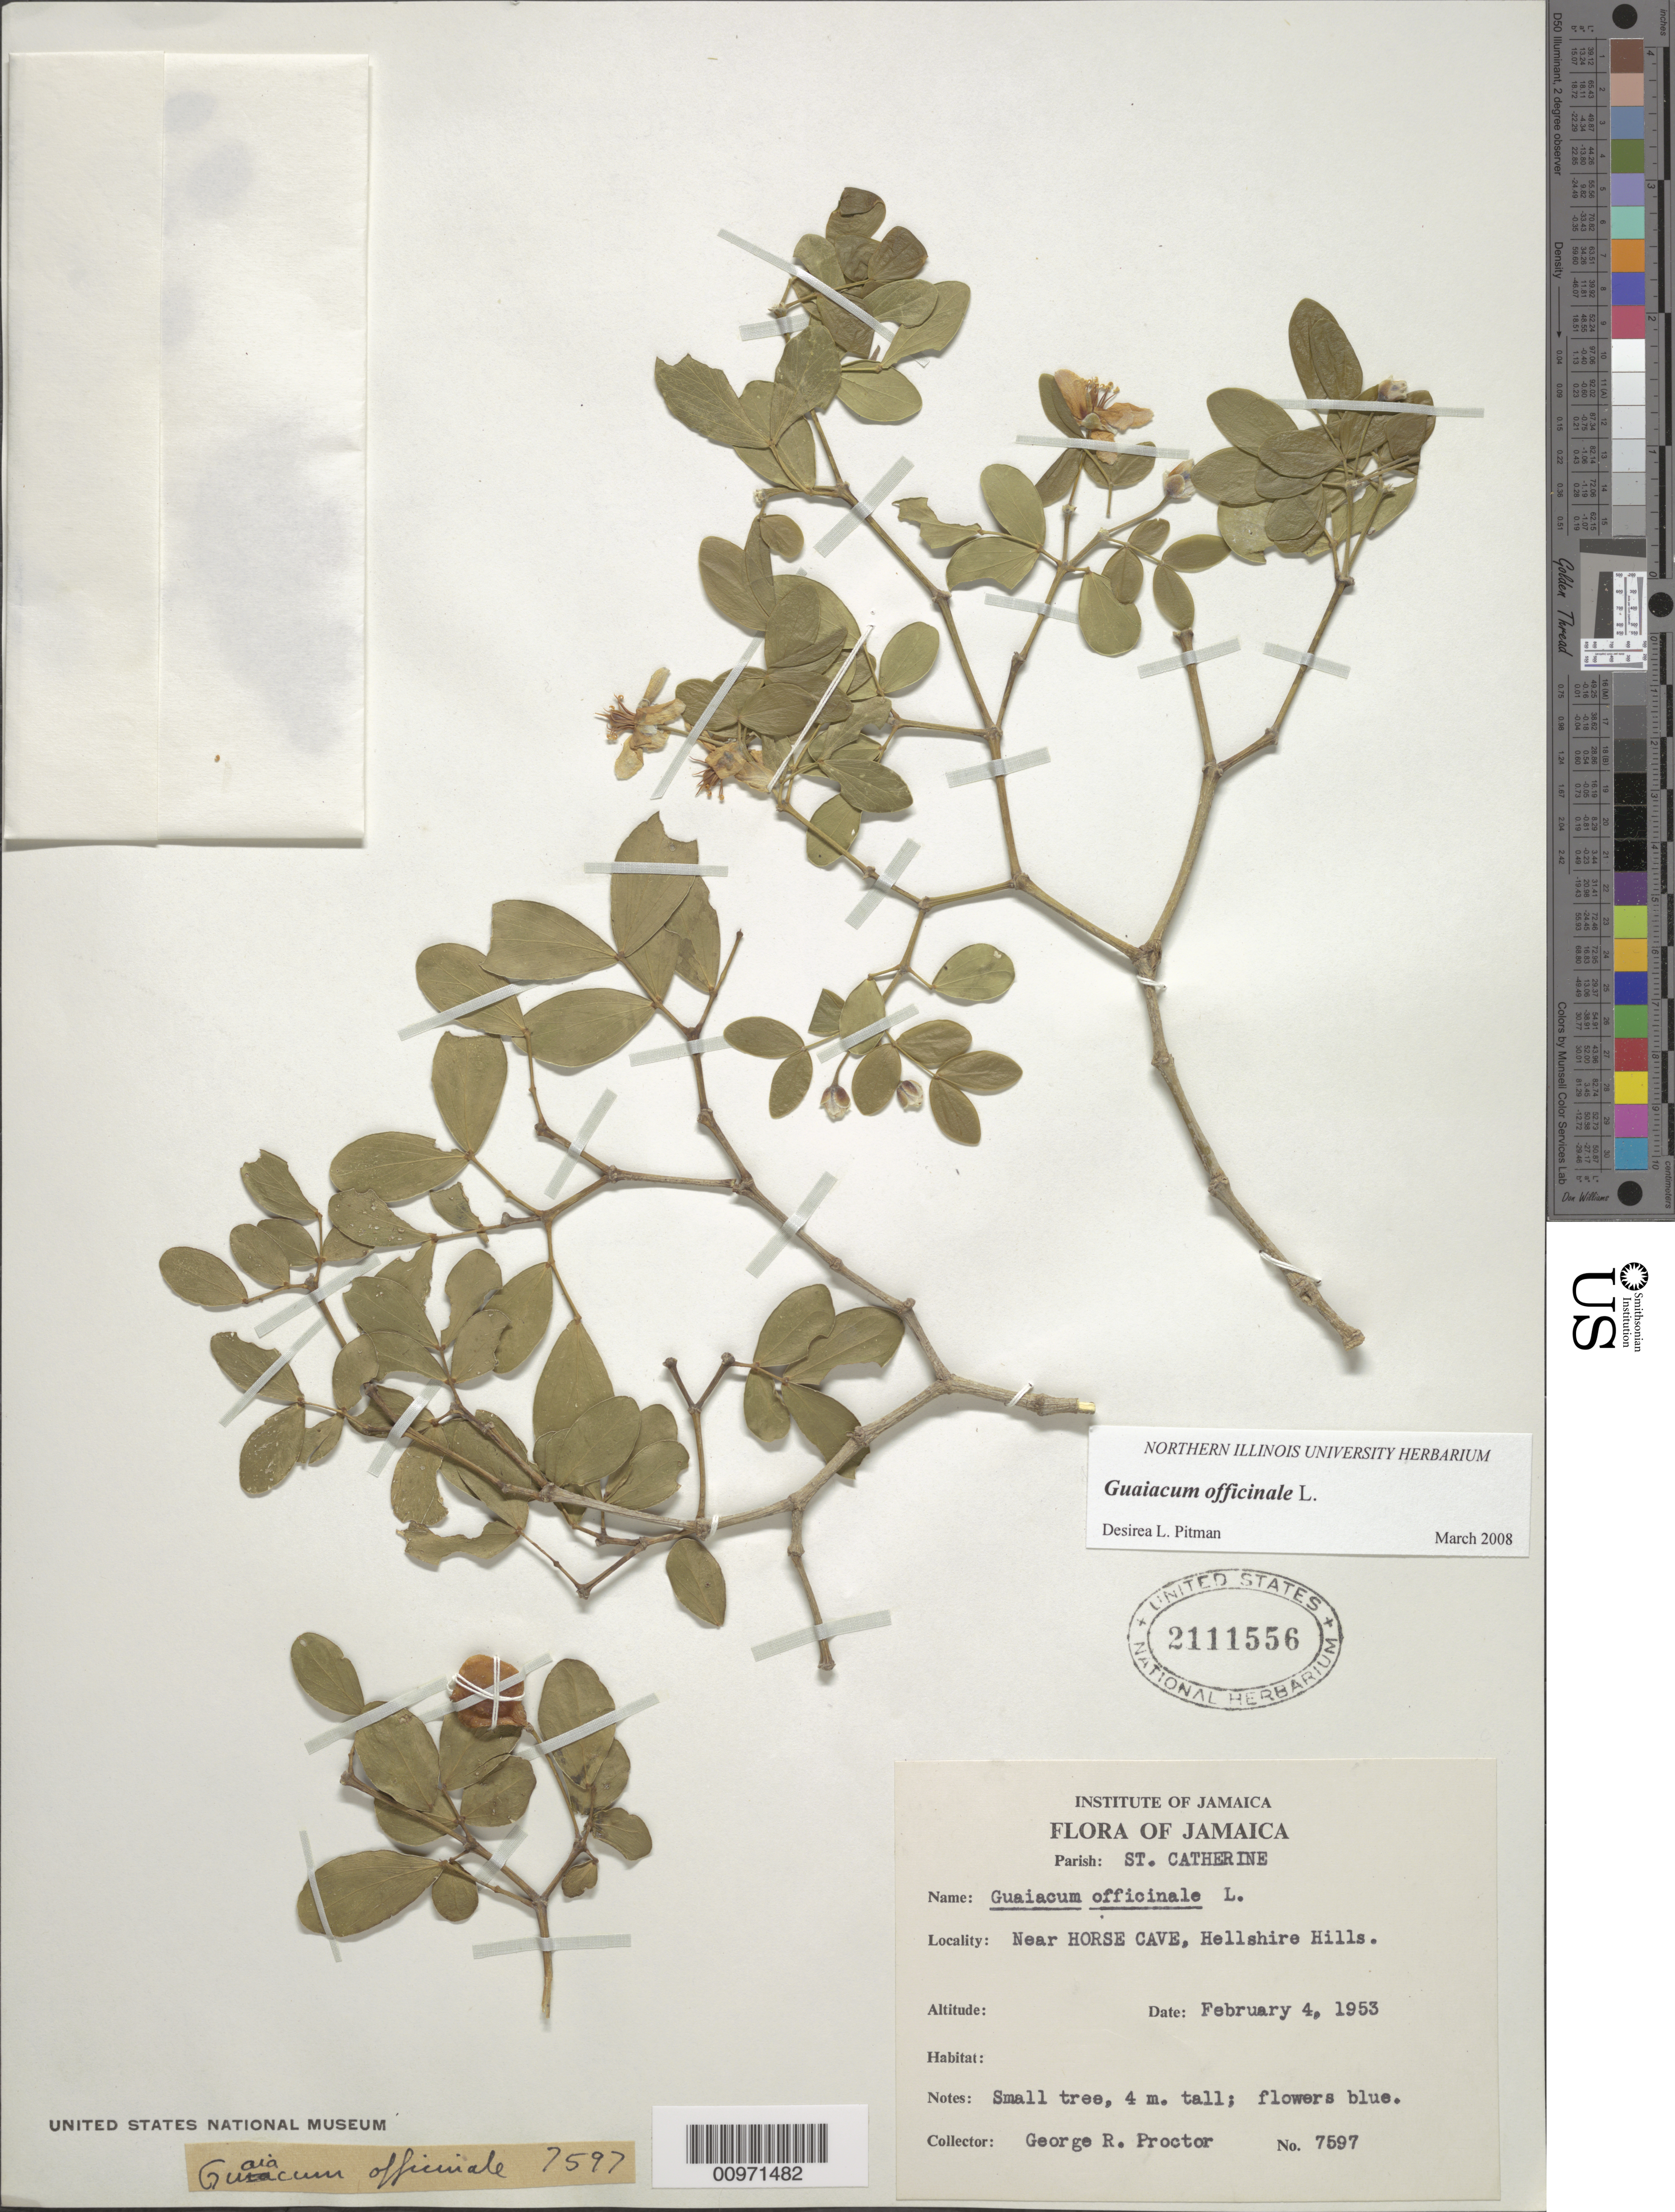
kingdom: Plantae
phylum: Tracheophyta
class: Magnoliopsida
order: Zygophyllales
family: Zygophyllaceae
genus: Guaiacum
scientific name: Guaiacum officinale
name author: L.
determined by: Pitman, D. L.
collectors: G. R. Proctor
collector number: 7597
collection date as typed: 04 Feb 1953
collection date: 1953-02-04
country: Jamaica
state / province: Saint Catherine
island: Jamaica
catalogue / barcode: US 2111556